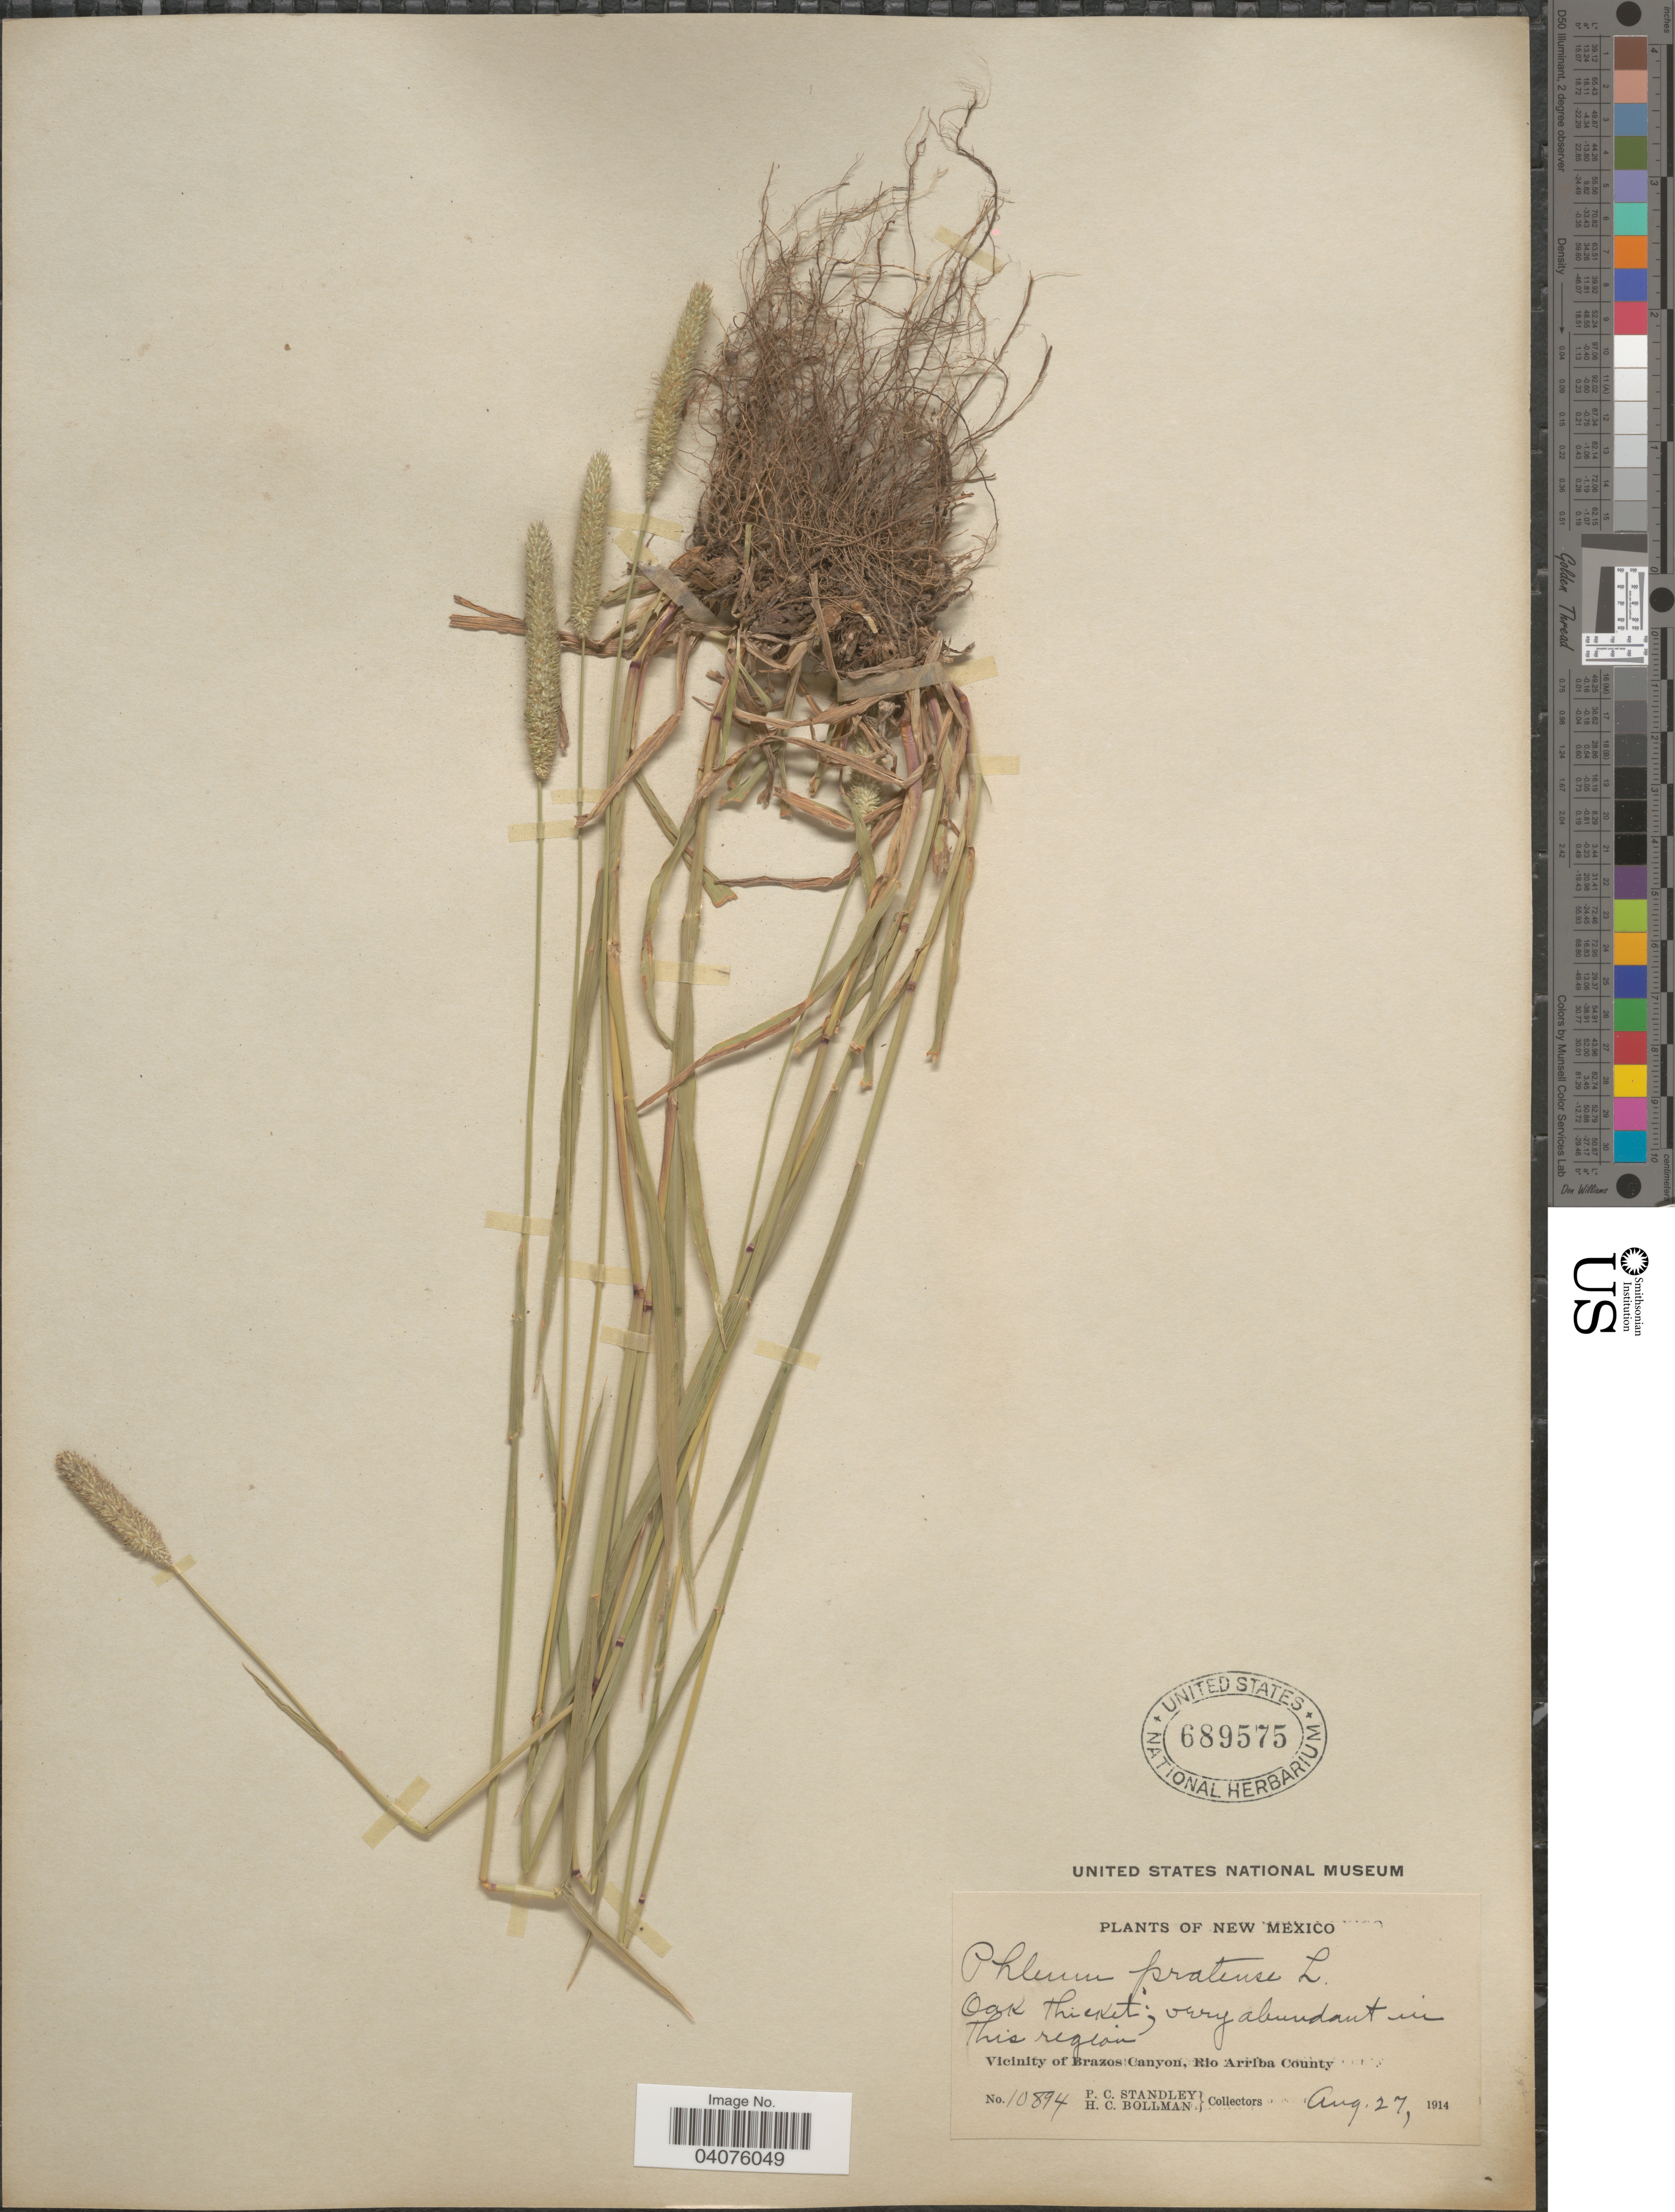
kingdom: Plantae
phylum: Tracheophyta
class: Liliopsida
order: Poales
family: Poaceae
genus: Phleum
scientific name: Phleum pratense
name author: L.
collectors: P. C. Standley & H. C. Bollman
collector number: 10894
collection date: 1914-08-27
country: United States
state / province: New Mexico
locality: Vicinity of Brazos Canyon, Rio Arriba County.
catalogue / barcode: US 689575